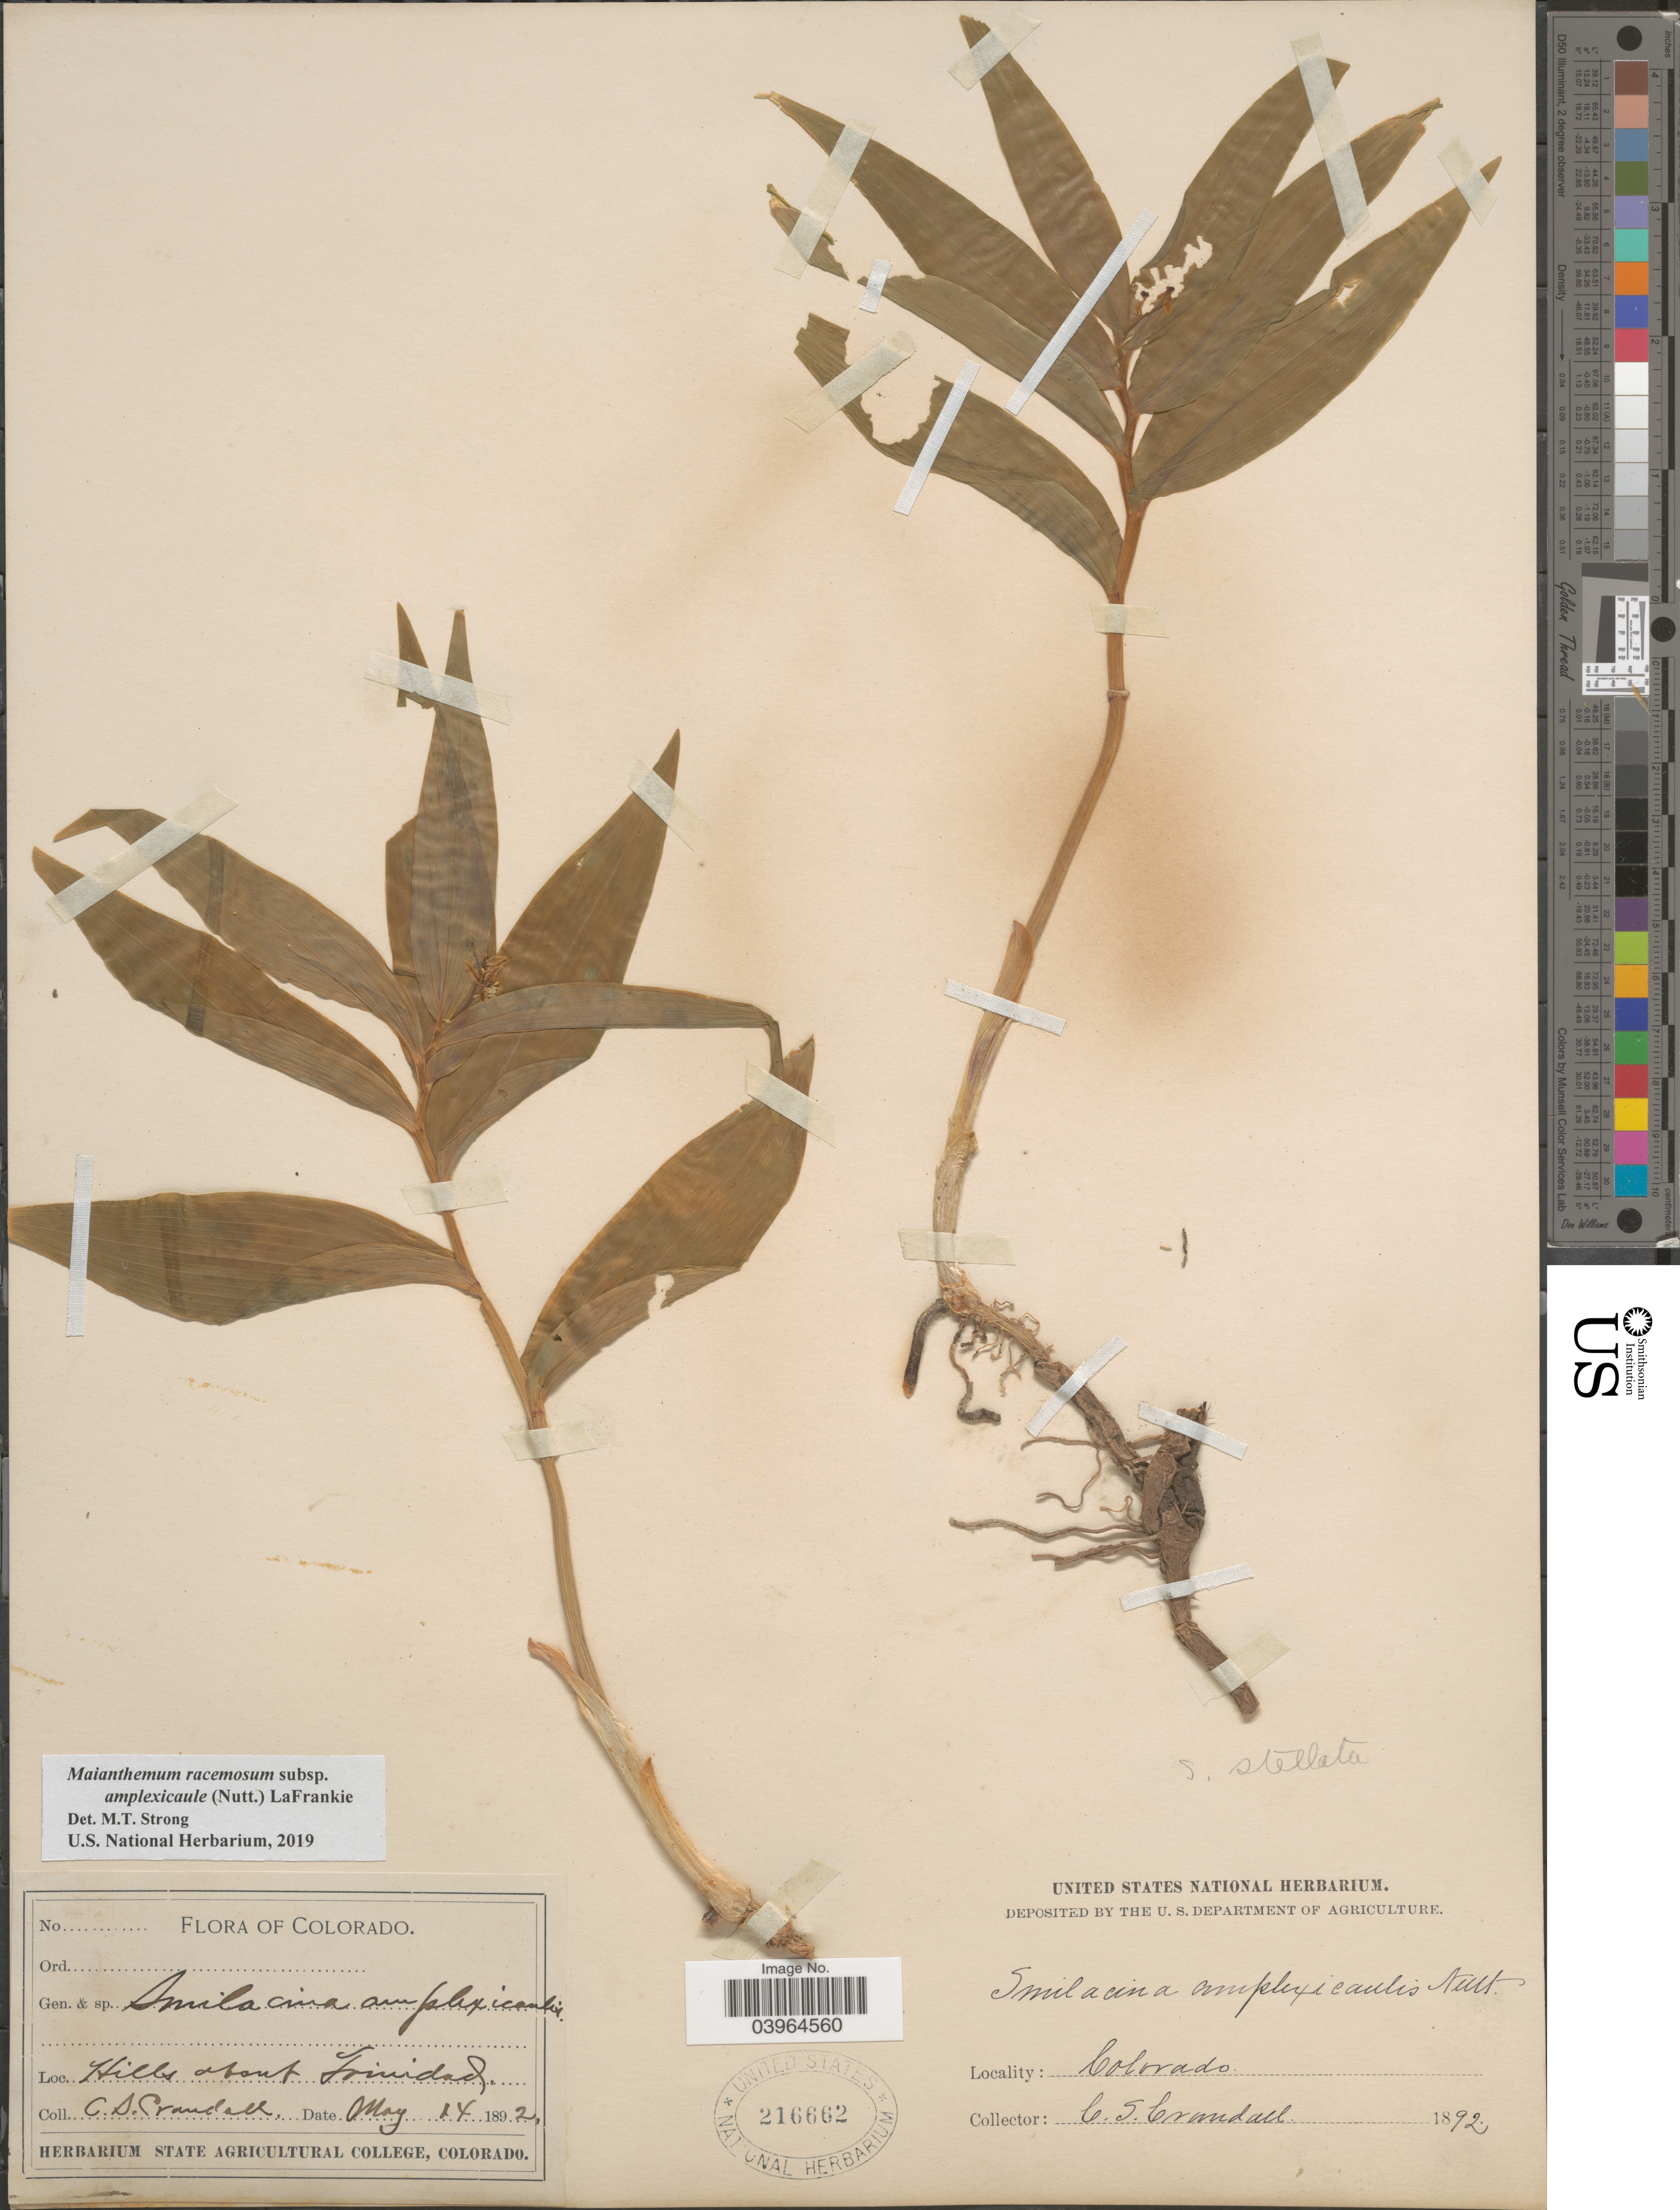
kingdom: Plantae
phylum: Tracheophyta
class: Liliopsida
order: Asparagales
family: Asparagaceae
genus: Maianthemum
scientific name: Maianthemum racemosum subsp. amplexicaule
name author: (Nutt.) LaFrankie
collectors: C. Crandall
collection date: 1892-05-14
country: United States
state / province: Colorado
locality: Hills about Trinidad.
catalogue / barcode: US 216662